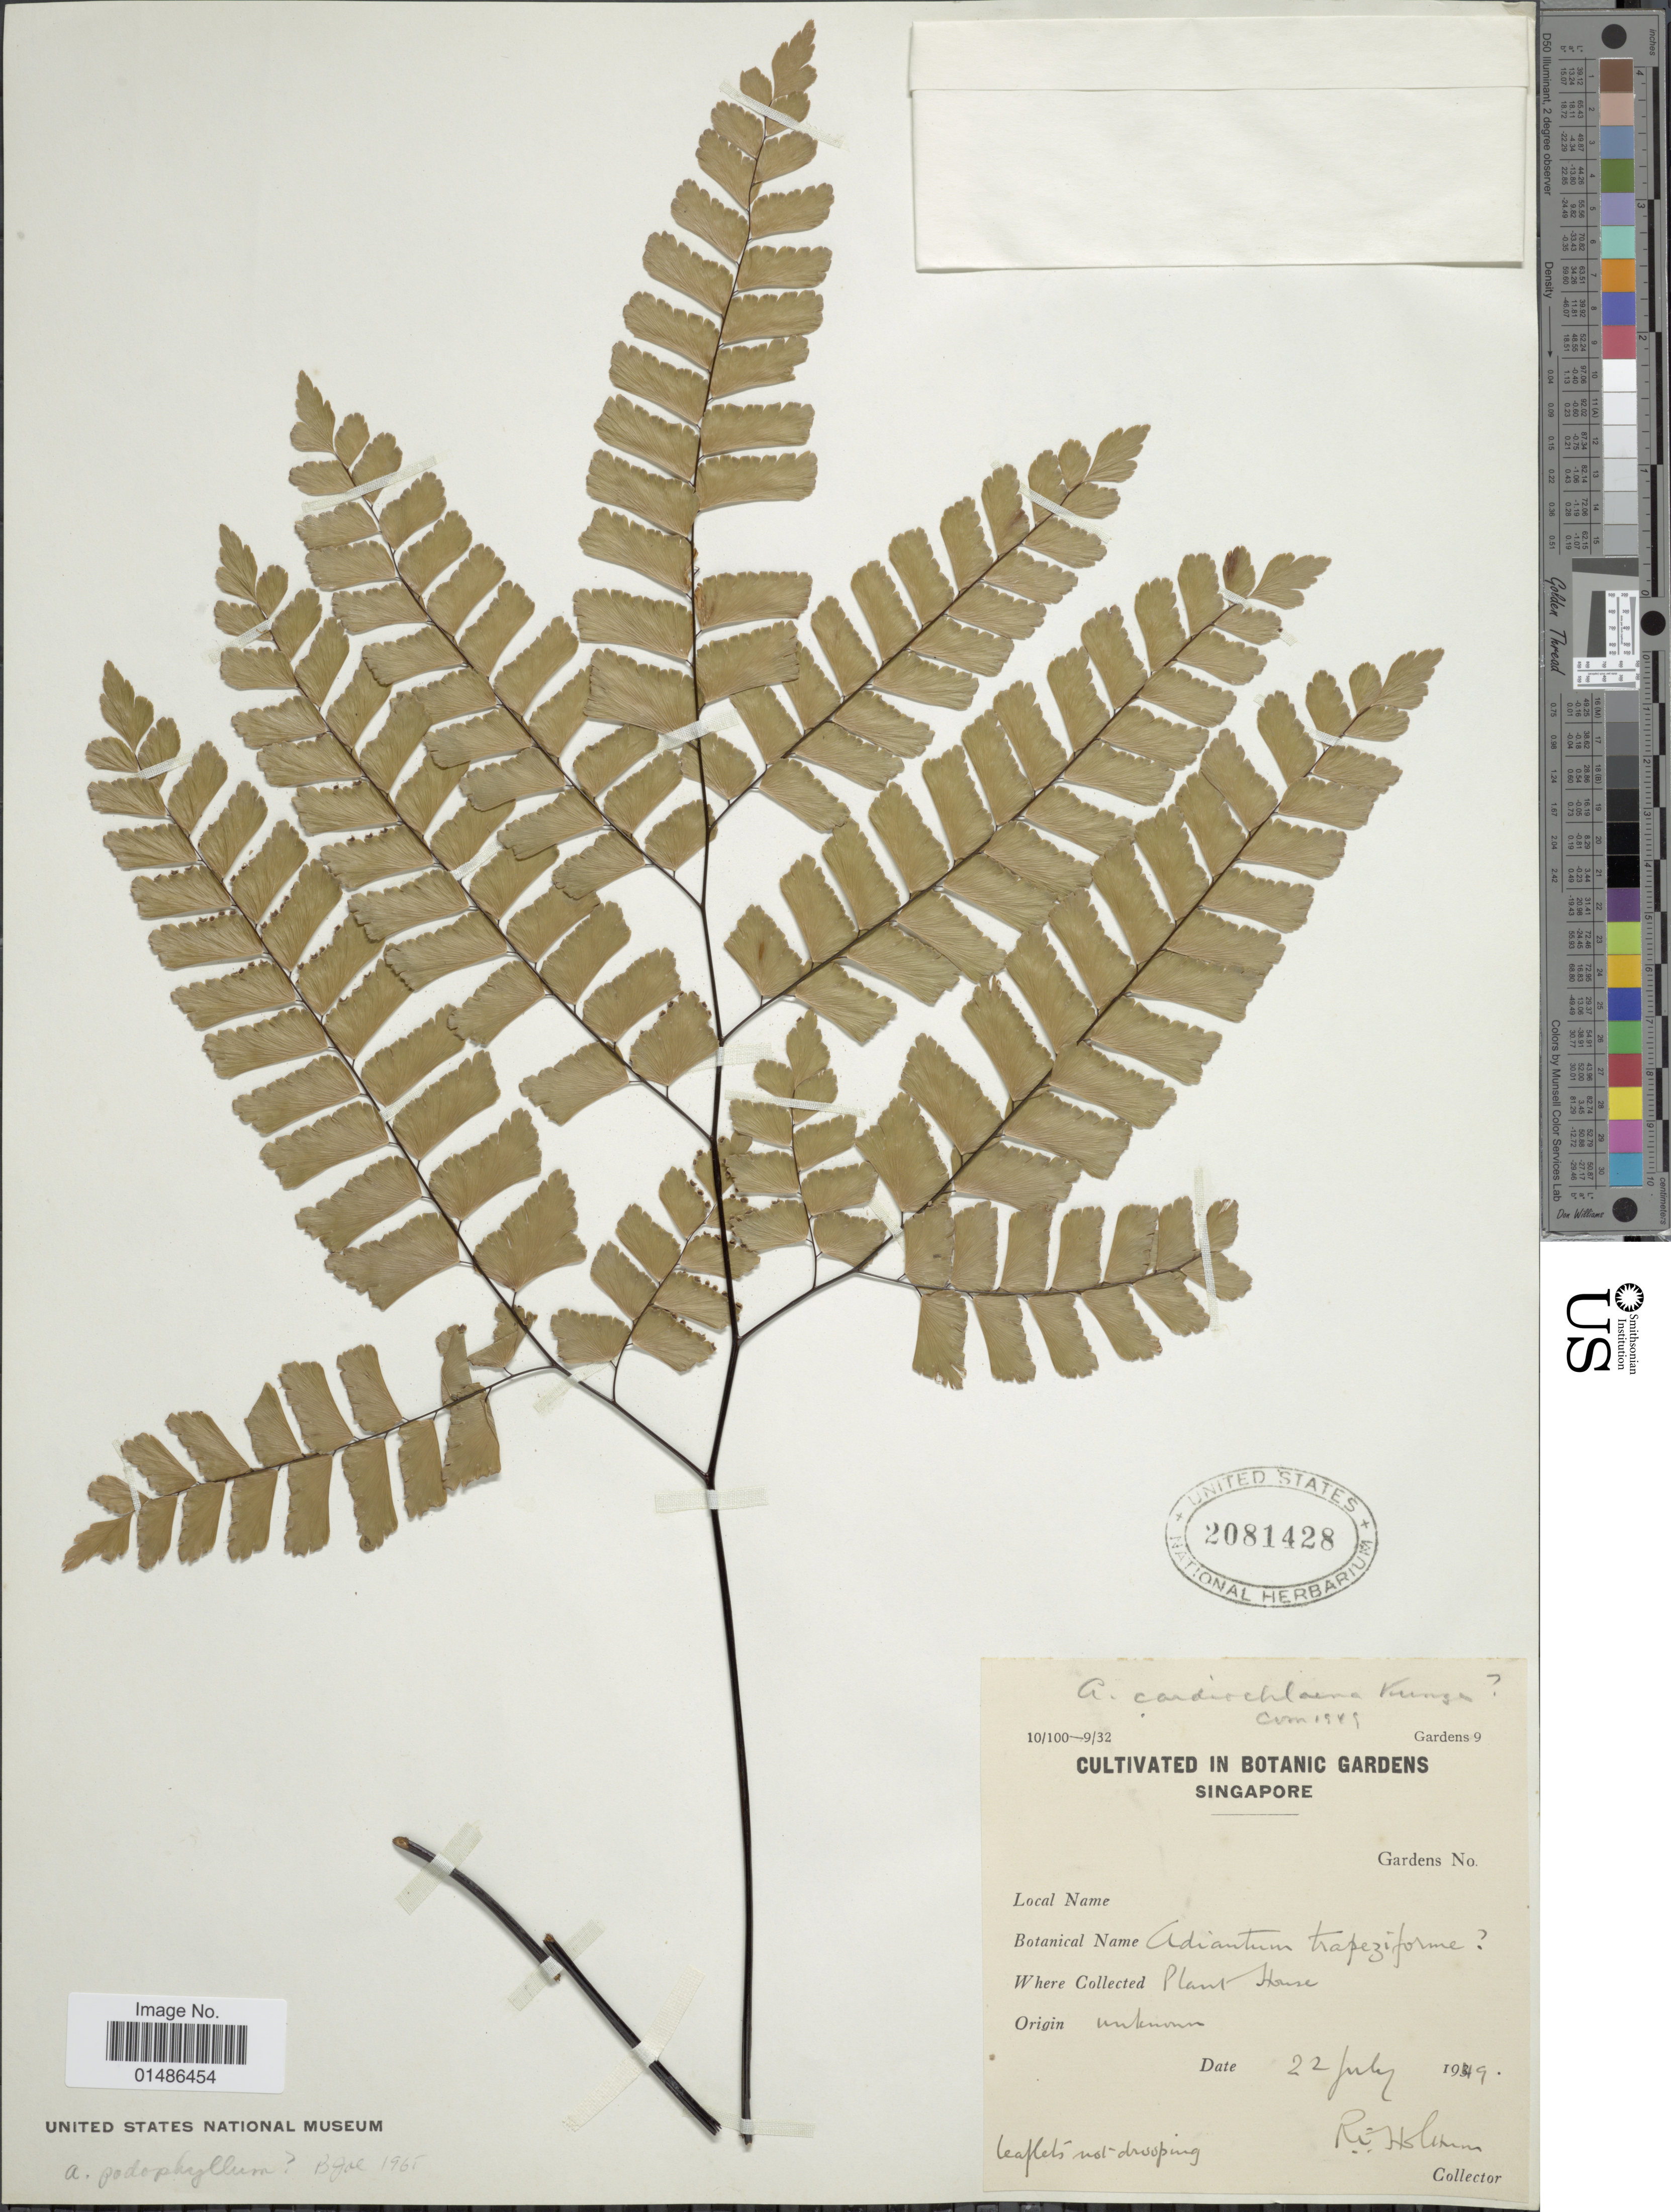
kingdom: Plantae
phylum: Tracheophyta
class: Polypodiopsida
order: Polypodiales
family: Pteridaceae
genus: Adiantum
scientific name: Adiantum polyphyllum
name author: Willd.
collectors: R. E. Holttum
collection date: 1949-07-22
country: Singapore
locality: Cultivated in Botanic Gardens. Plant House.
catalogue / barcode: US 2081428